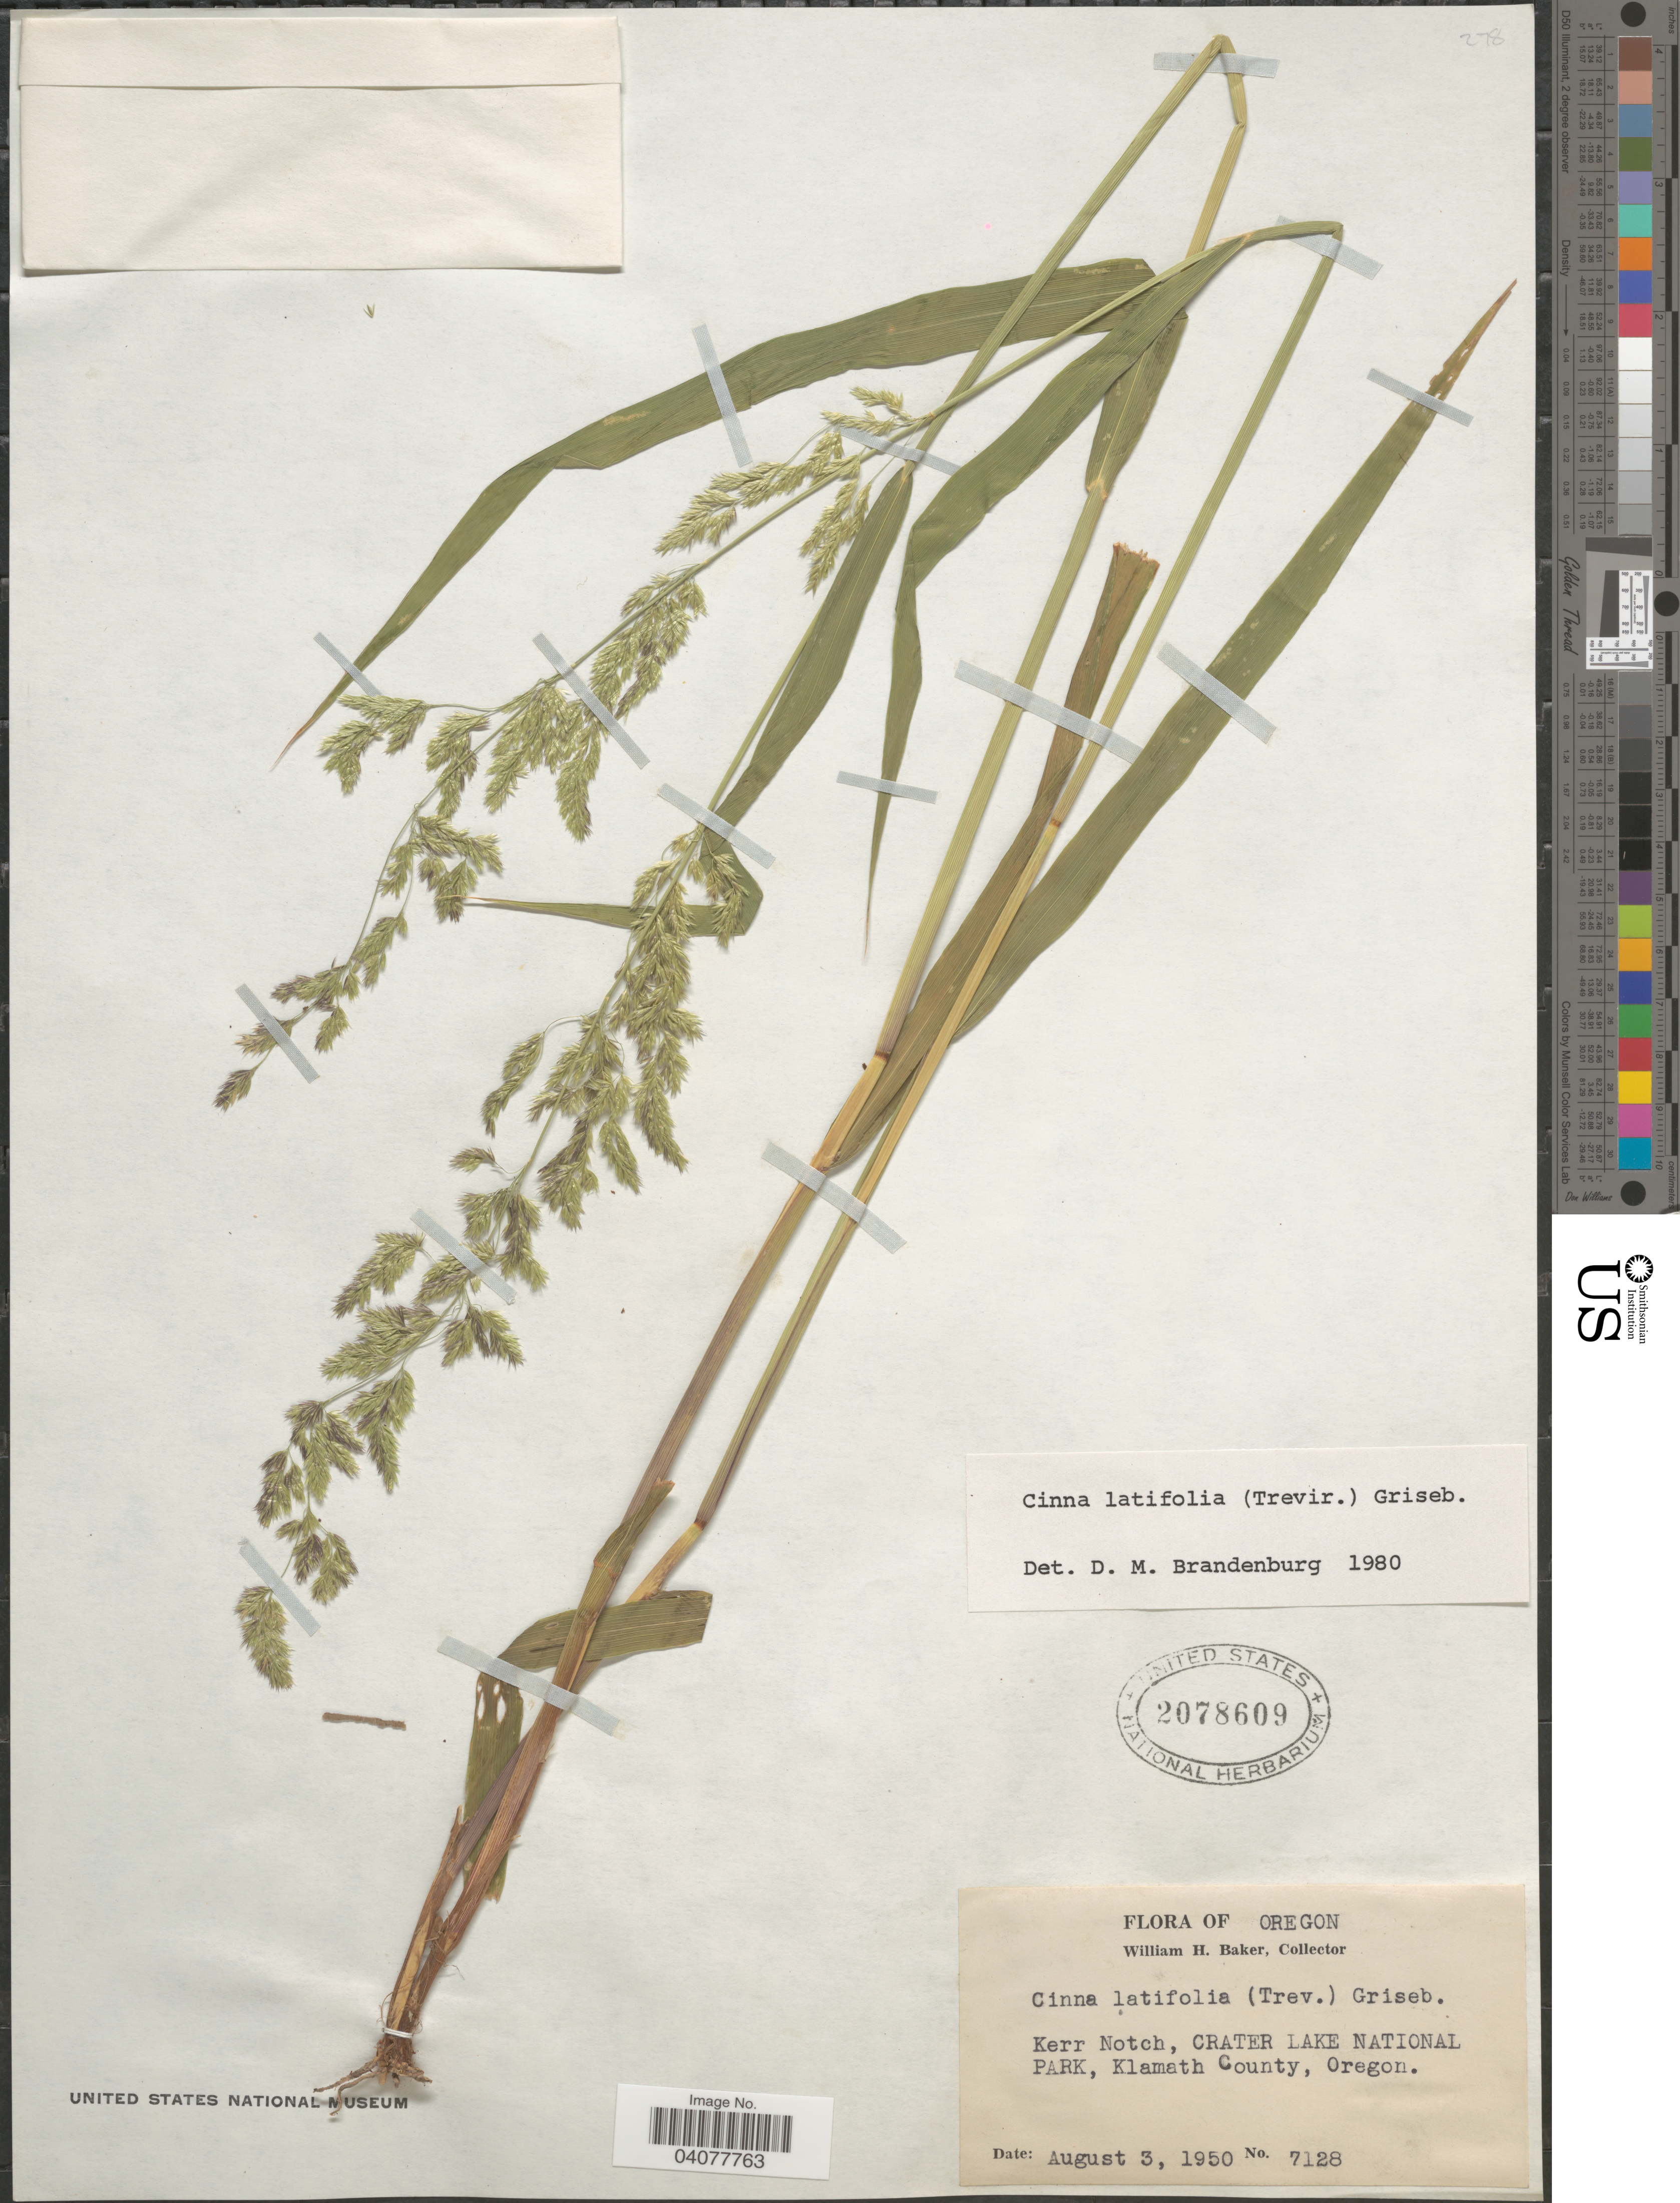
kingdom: Plantae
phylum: Tracheophyta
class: Liliopsida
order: Poales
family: Poaceae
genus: Cinna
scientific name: Cinna latifolia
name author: (Trevir. ex Goeppert) Griseb.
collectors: W. H. Baker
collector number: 7128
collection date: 1950-08-03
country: United States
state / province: Oregon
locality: Kerr Notch, Crater Lake National Park, Klamath County.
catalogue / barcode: US 2078609